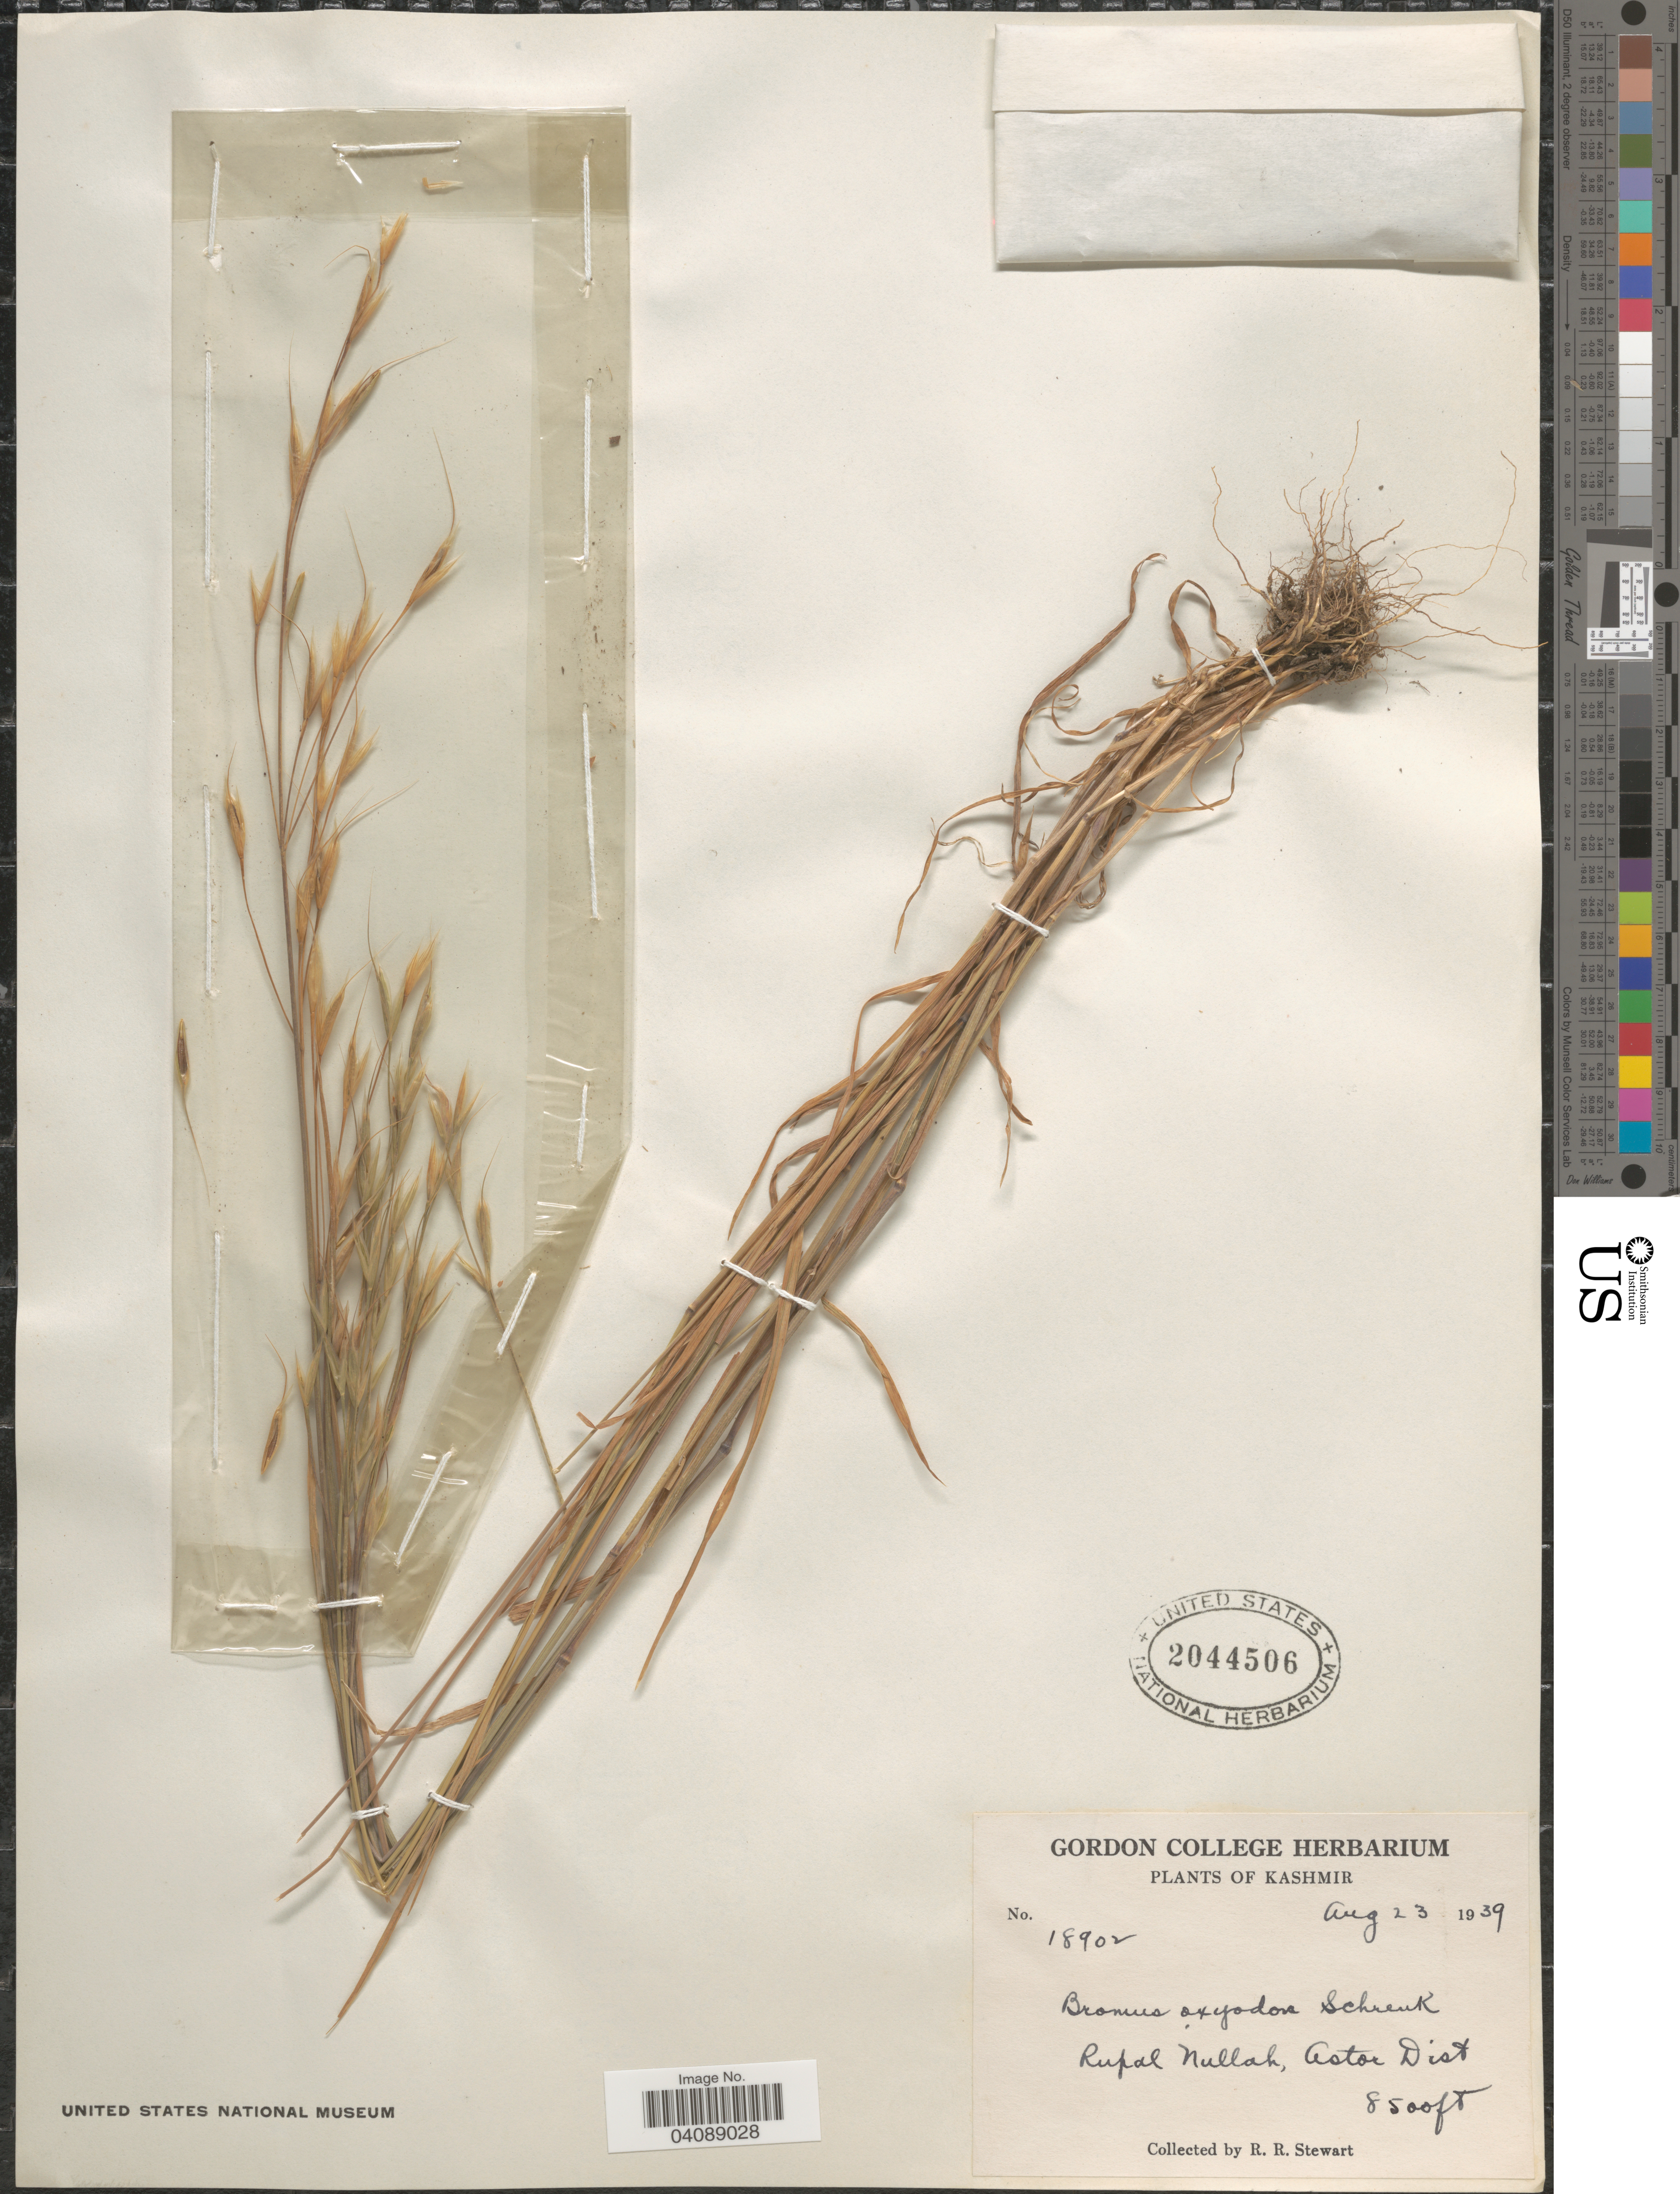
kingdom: Plantae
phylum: Tracheophyta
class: Liliopsida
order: Poales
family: Poaceae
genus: Bromus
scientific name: Bromus oxyodon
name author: Schrenk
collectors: R. Stewart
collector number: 18902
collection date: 1939-08-23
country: India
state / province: Jammu and Kashmir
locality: Rupal Nullah, Astor Dist.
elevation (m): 2591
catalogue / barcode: US 2044506